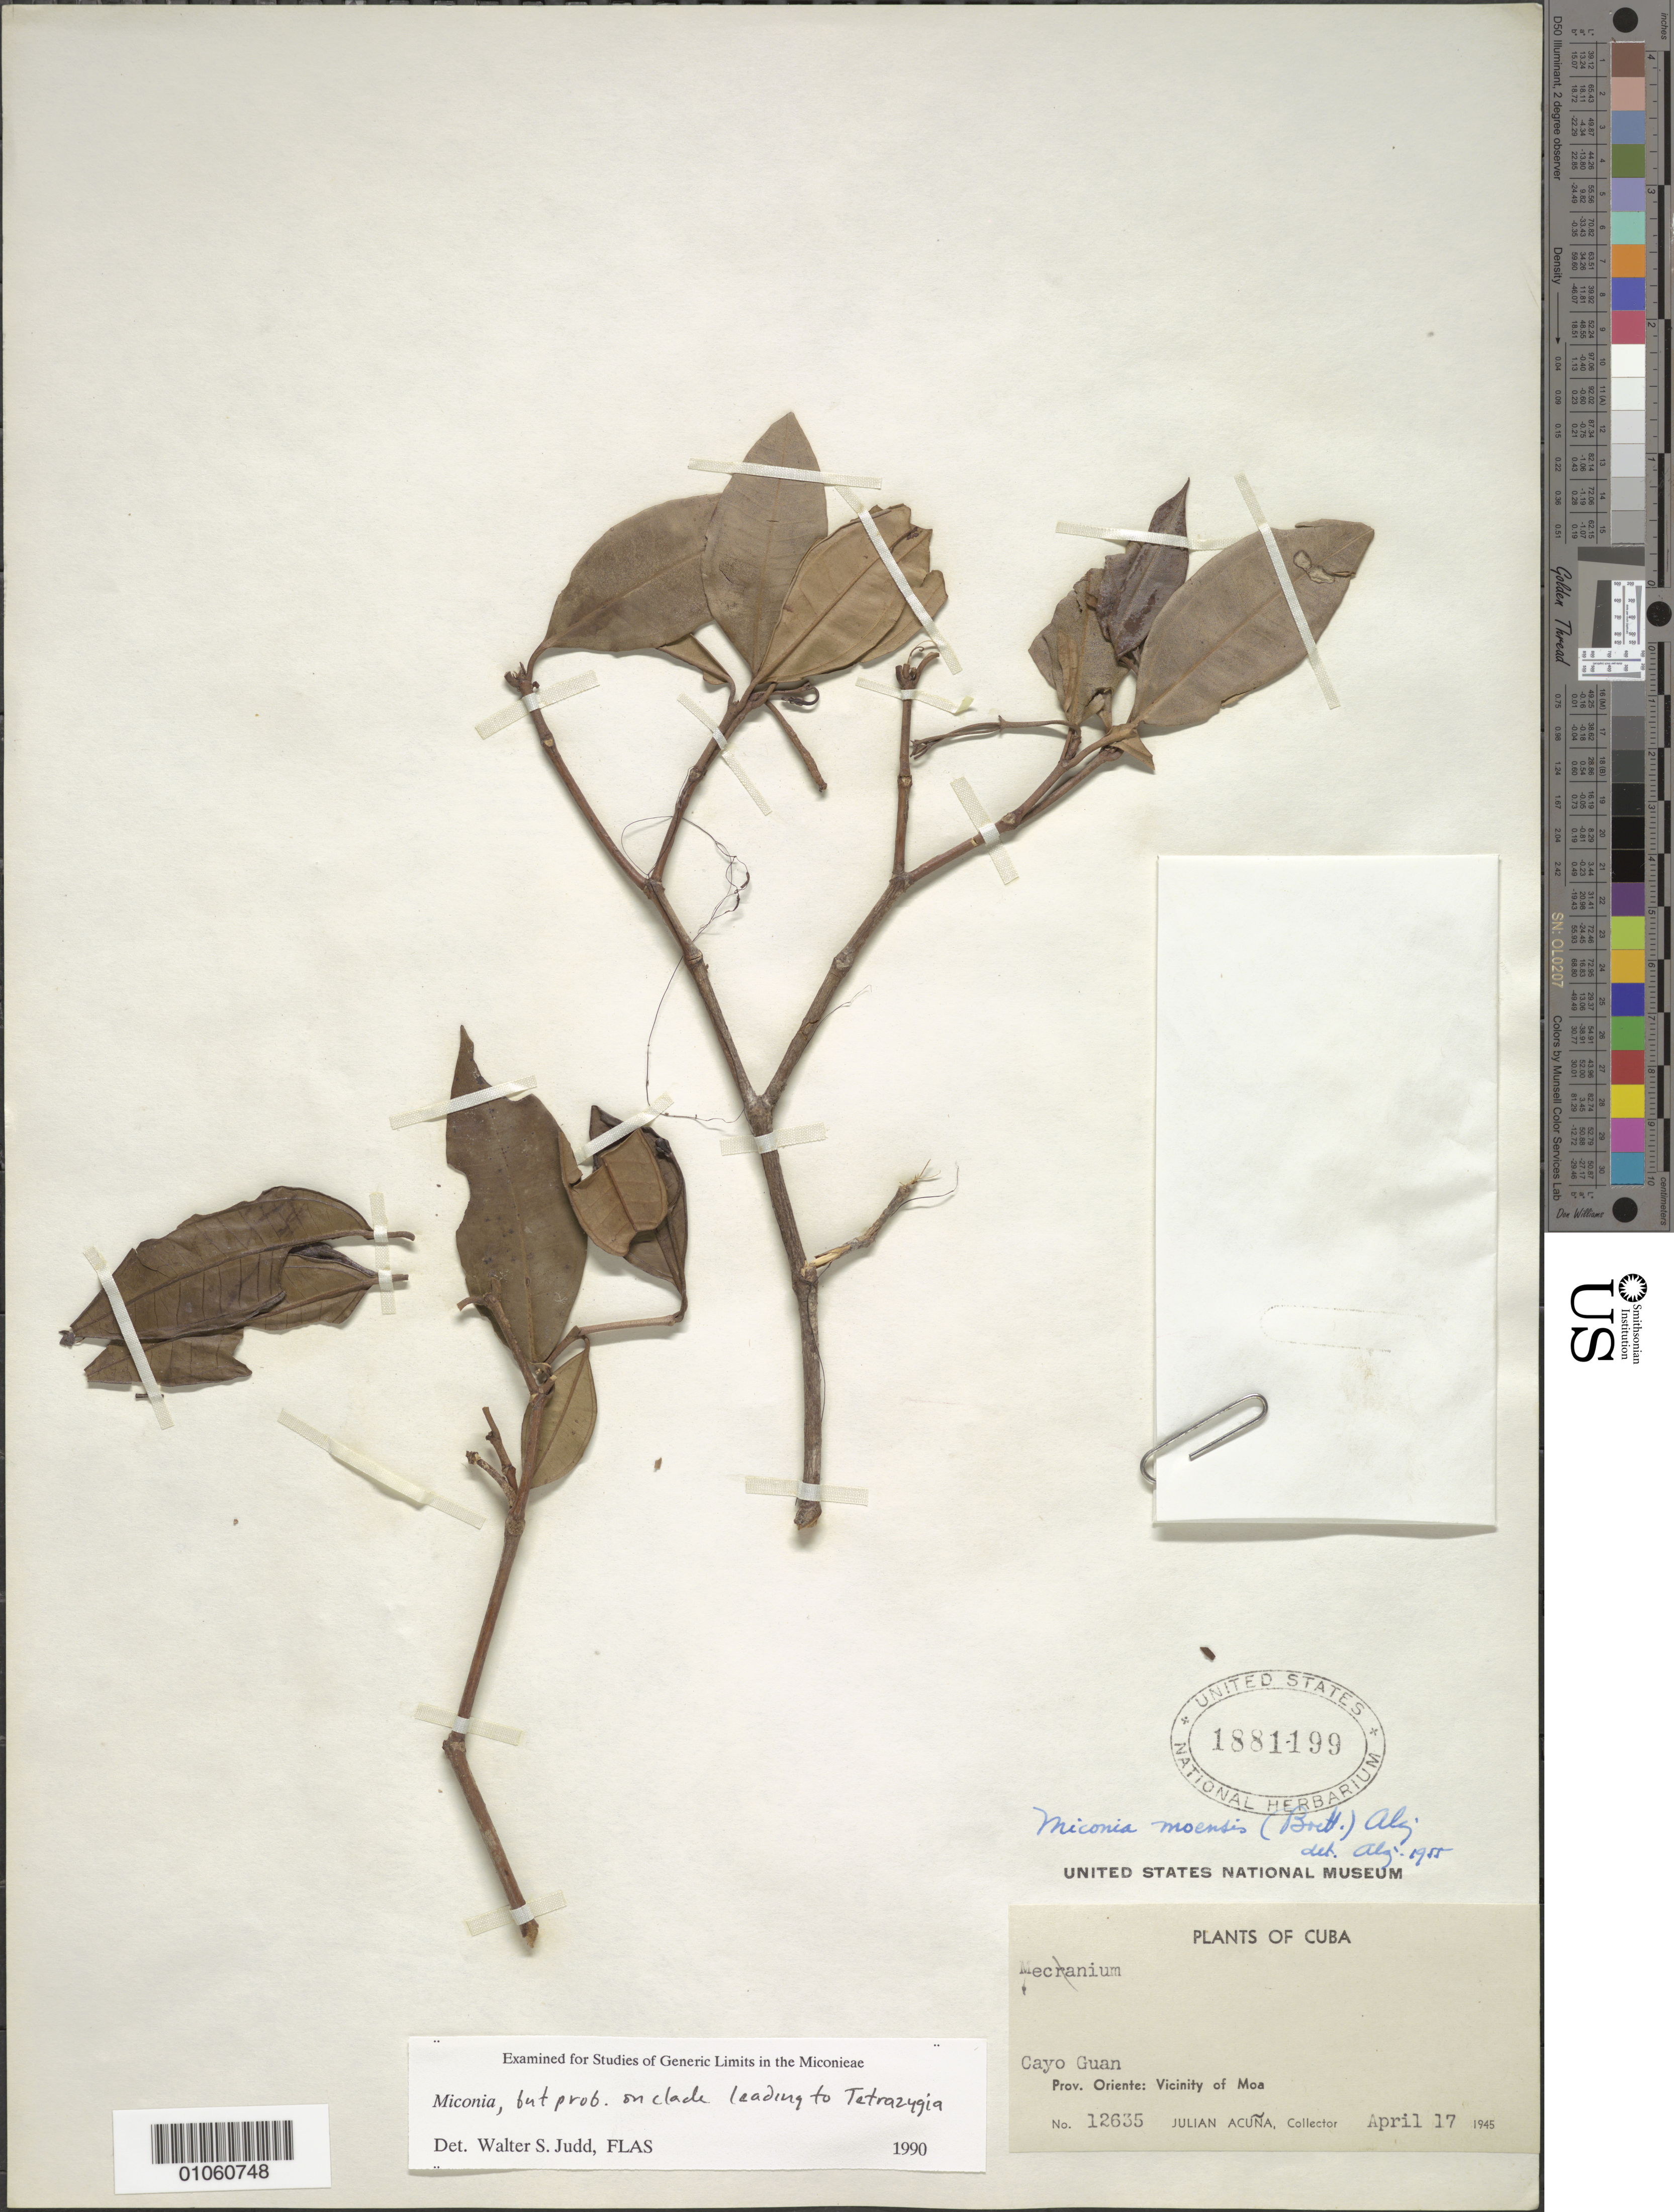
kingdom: Plantae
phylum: Tracheophyta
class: Magnoliopsida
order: Myrtales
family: Melastomataceae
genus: Miconia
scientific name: Miconia moaensis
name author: (Britton) Alain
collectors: J. Acuña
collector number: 12635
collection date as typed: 17 Apr 1945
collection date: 1945-04-17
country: Cuba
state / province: Holguín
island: Cuba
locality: Moa vicinity, Cayo Guan [Oriente]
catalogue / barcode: US 1881199